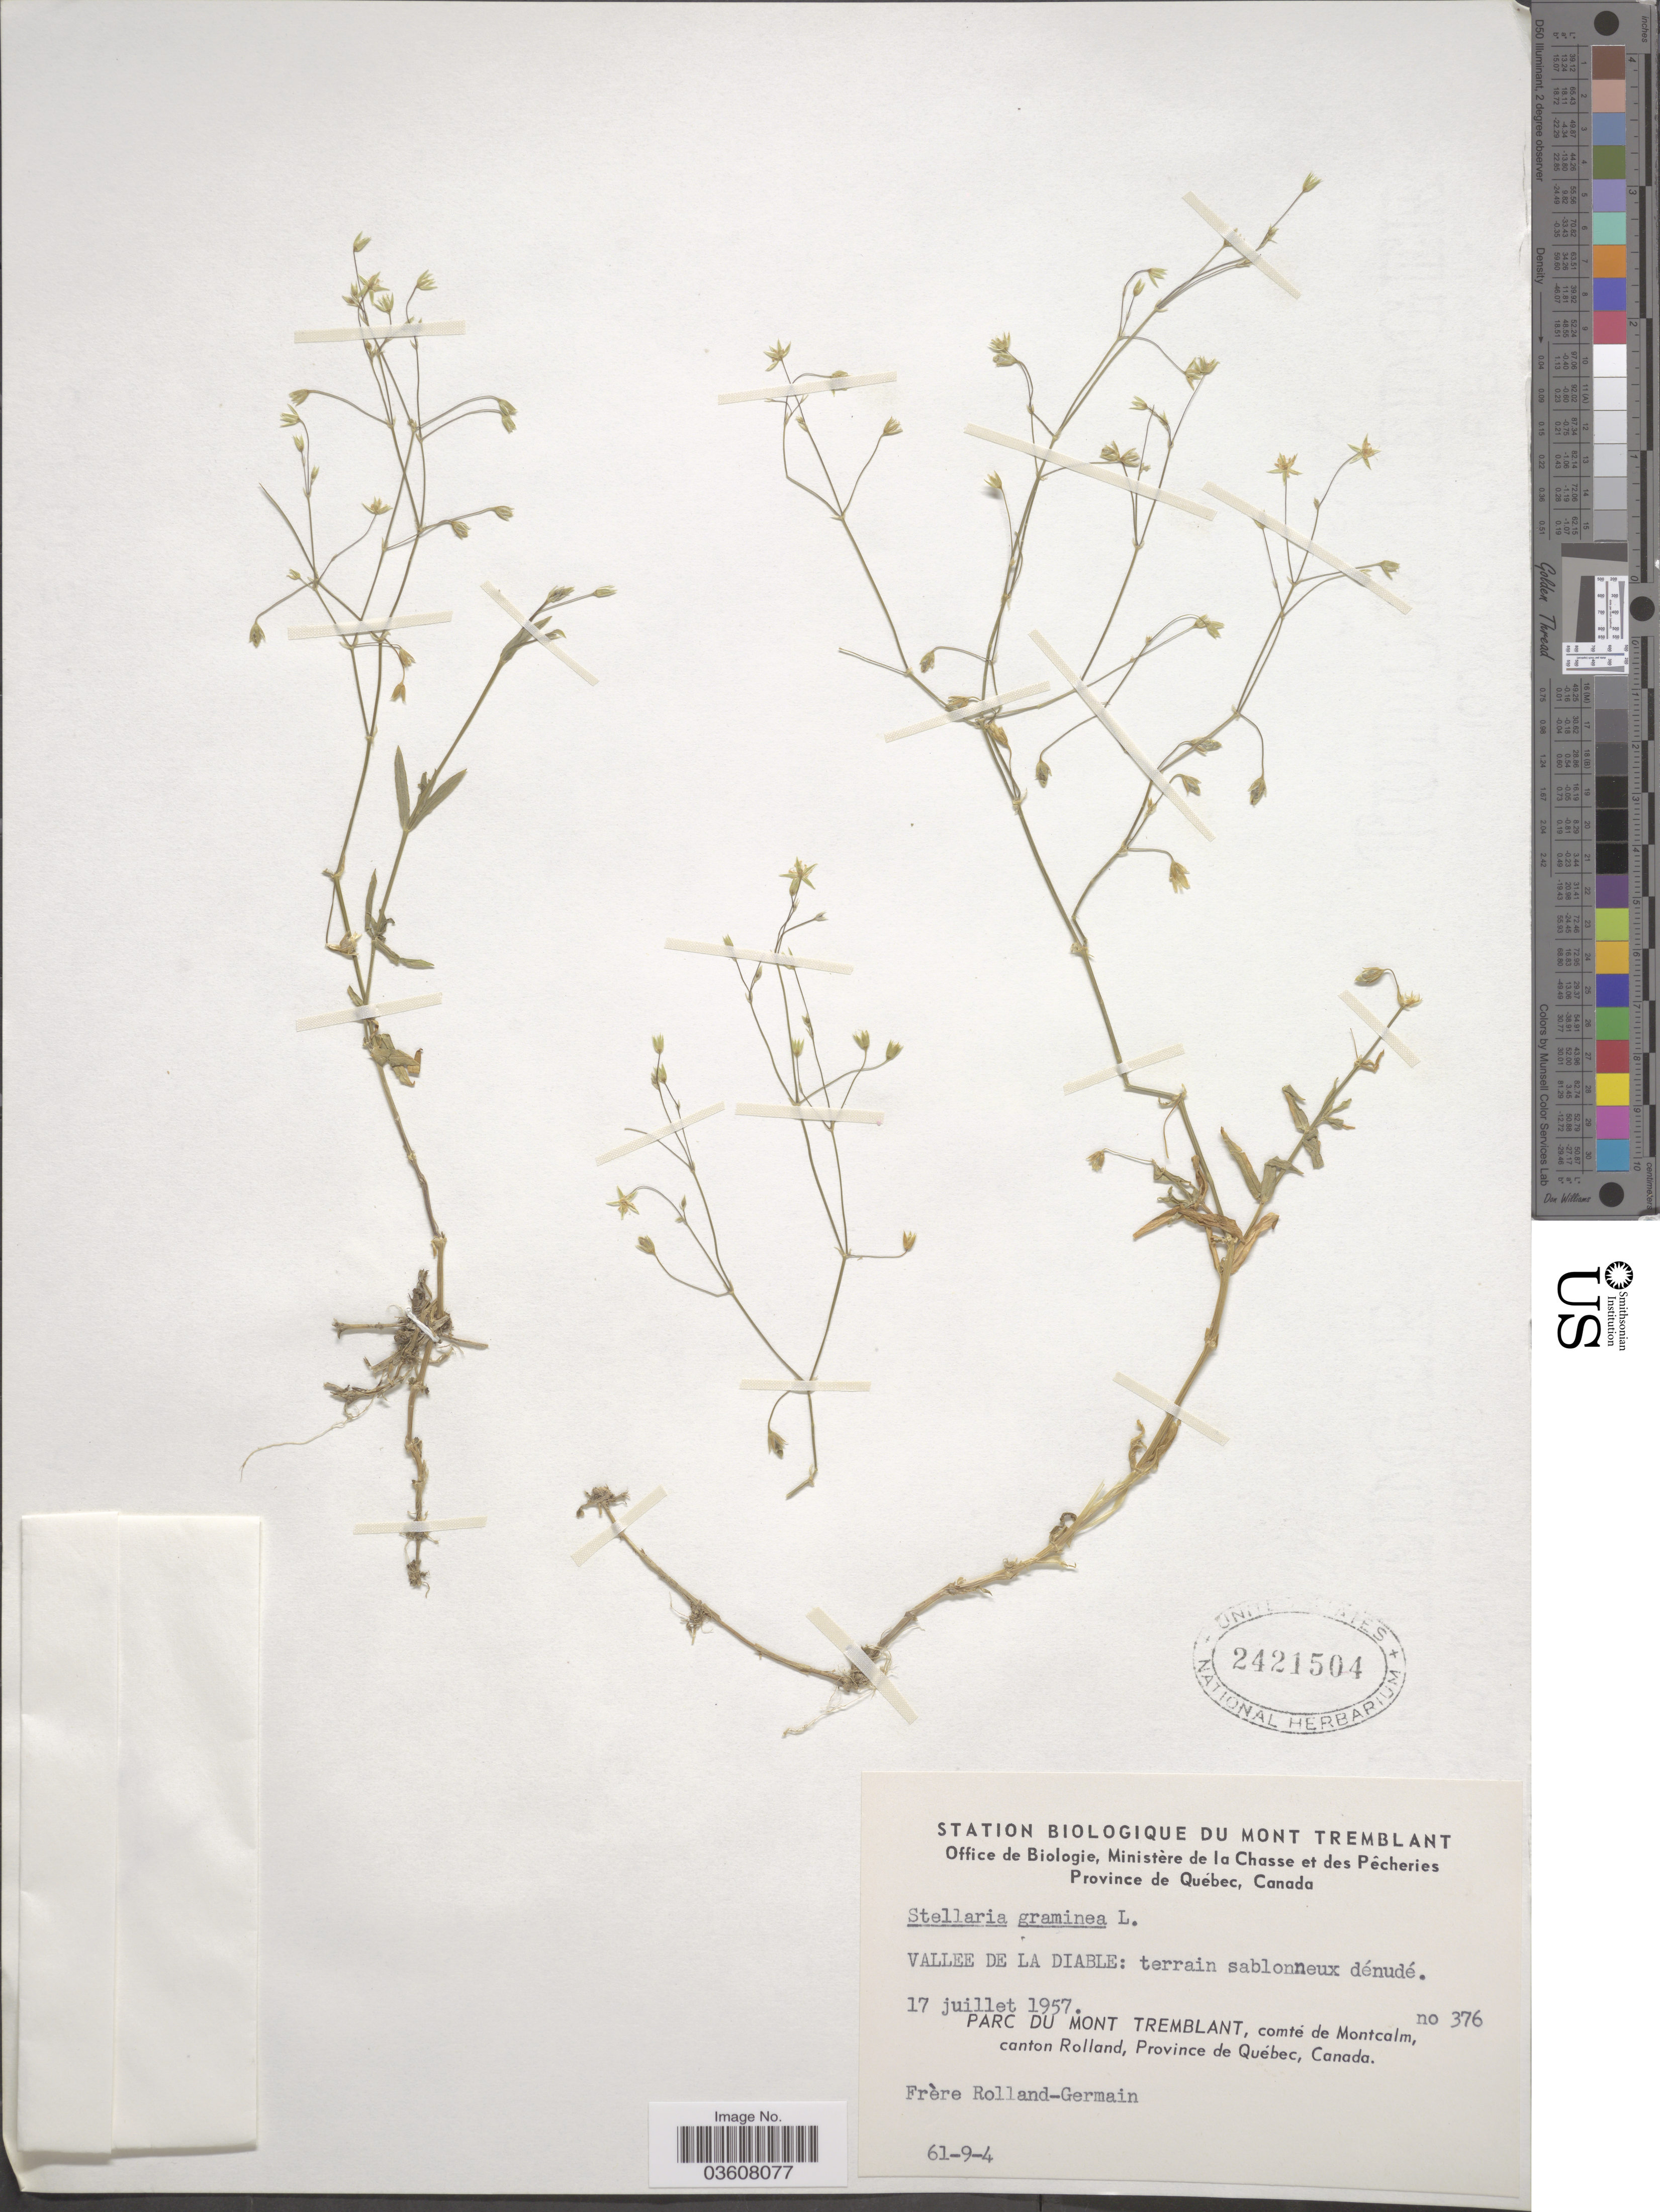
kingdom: Plantae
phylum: Tracheophyta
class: Magnoliopsida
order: Caryophyllales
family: Caryophyllaceae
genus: Stellaria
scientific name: Stellaria graminea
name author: L.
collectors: Rolland-Germain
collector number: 376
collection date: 1957-07-17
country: Canada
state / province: Quebec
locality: Vallee de la Diable. Parc du Mont Tremblant, comté de Montcalm, canton Rolland.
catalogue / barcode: US 2421504